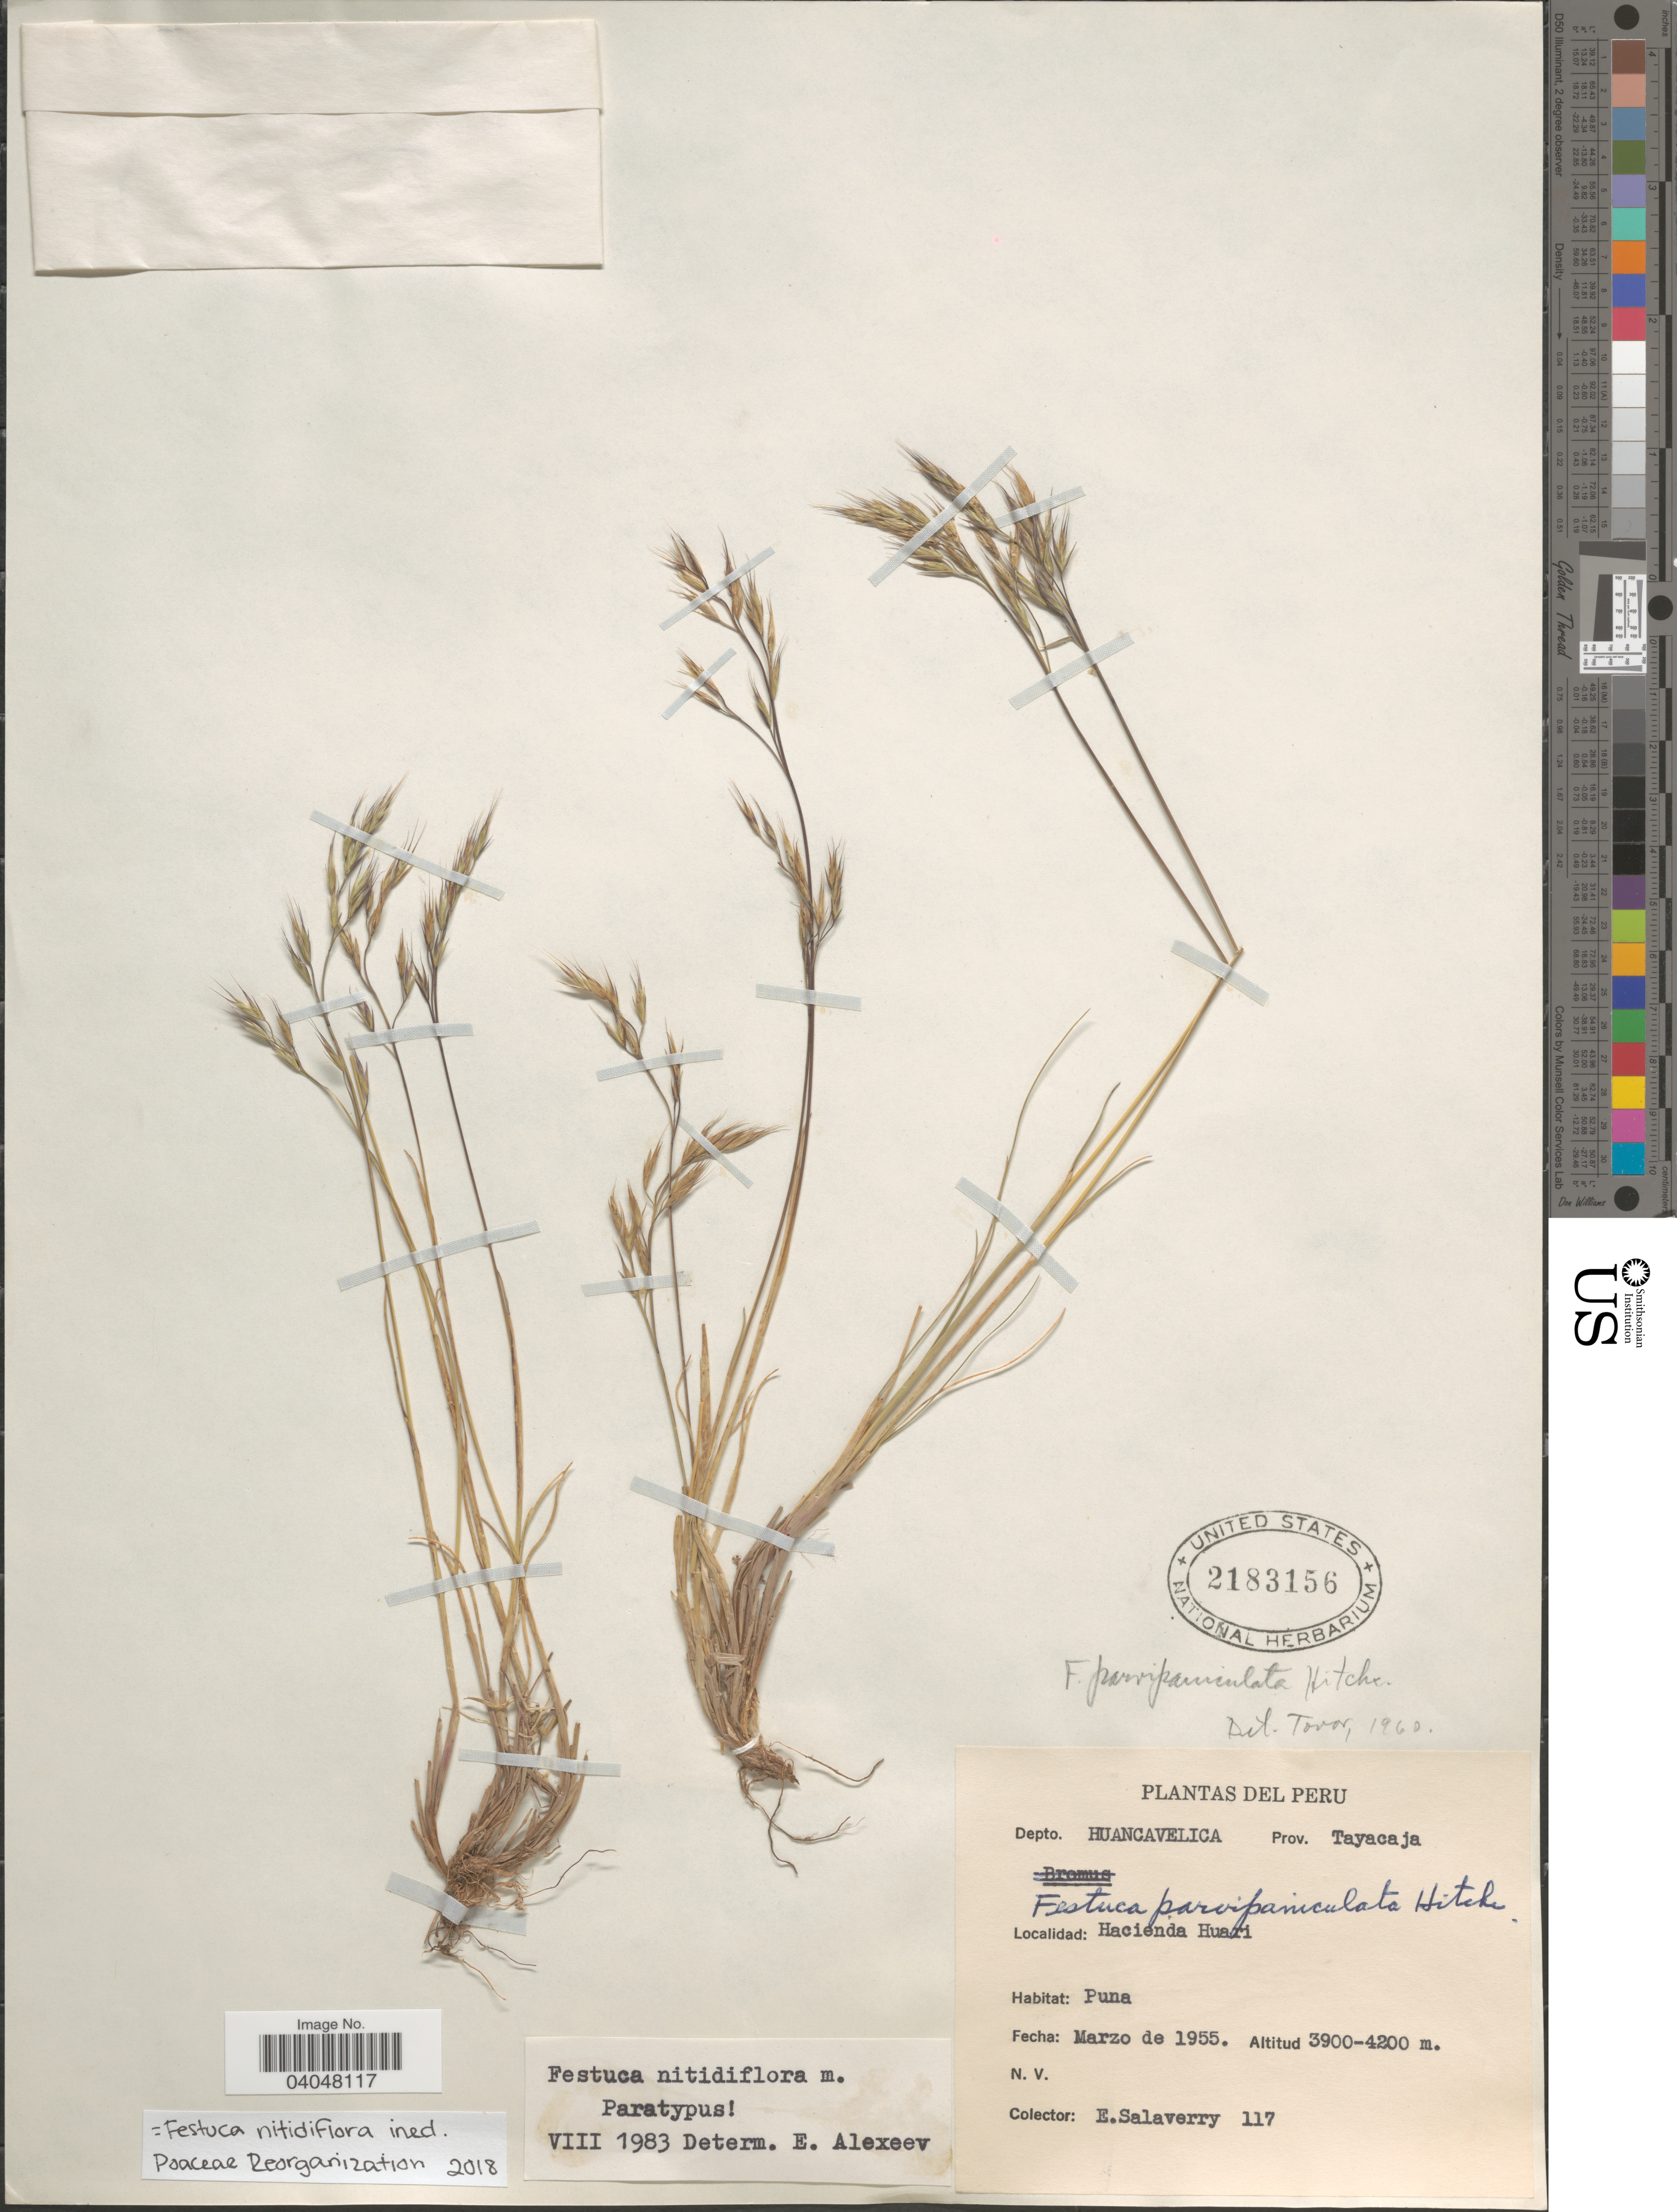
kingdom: Plantae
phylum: Tracheophyta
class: Liliopsida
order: Poales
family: Poaceae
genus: Festuca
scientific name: Festuca nitidiflora ined.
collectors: E. Salaverry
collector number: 117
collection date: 1955-03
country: Peru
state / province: Huancavelica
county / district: Tayacaja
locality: Depto. Huancavelica. Prov. Tayacaja. Hacienda Huari.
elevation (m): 3900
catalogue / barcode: US 2183156